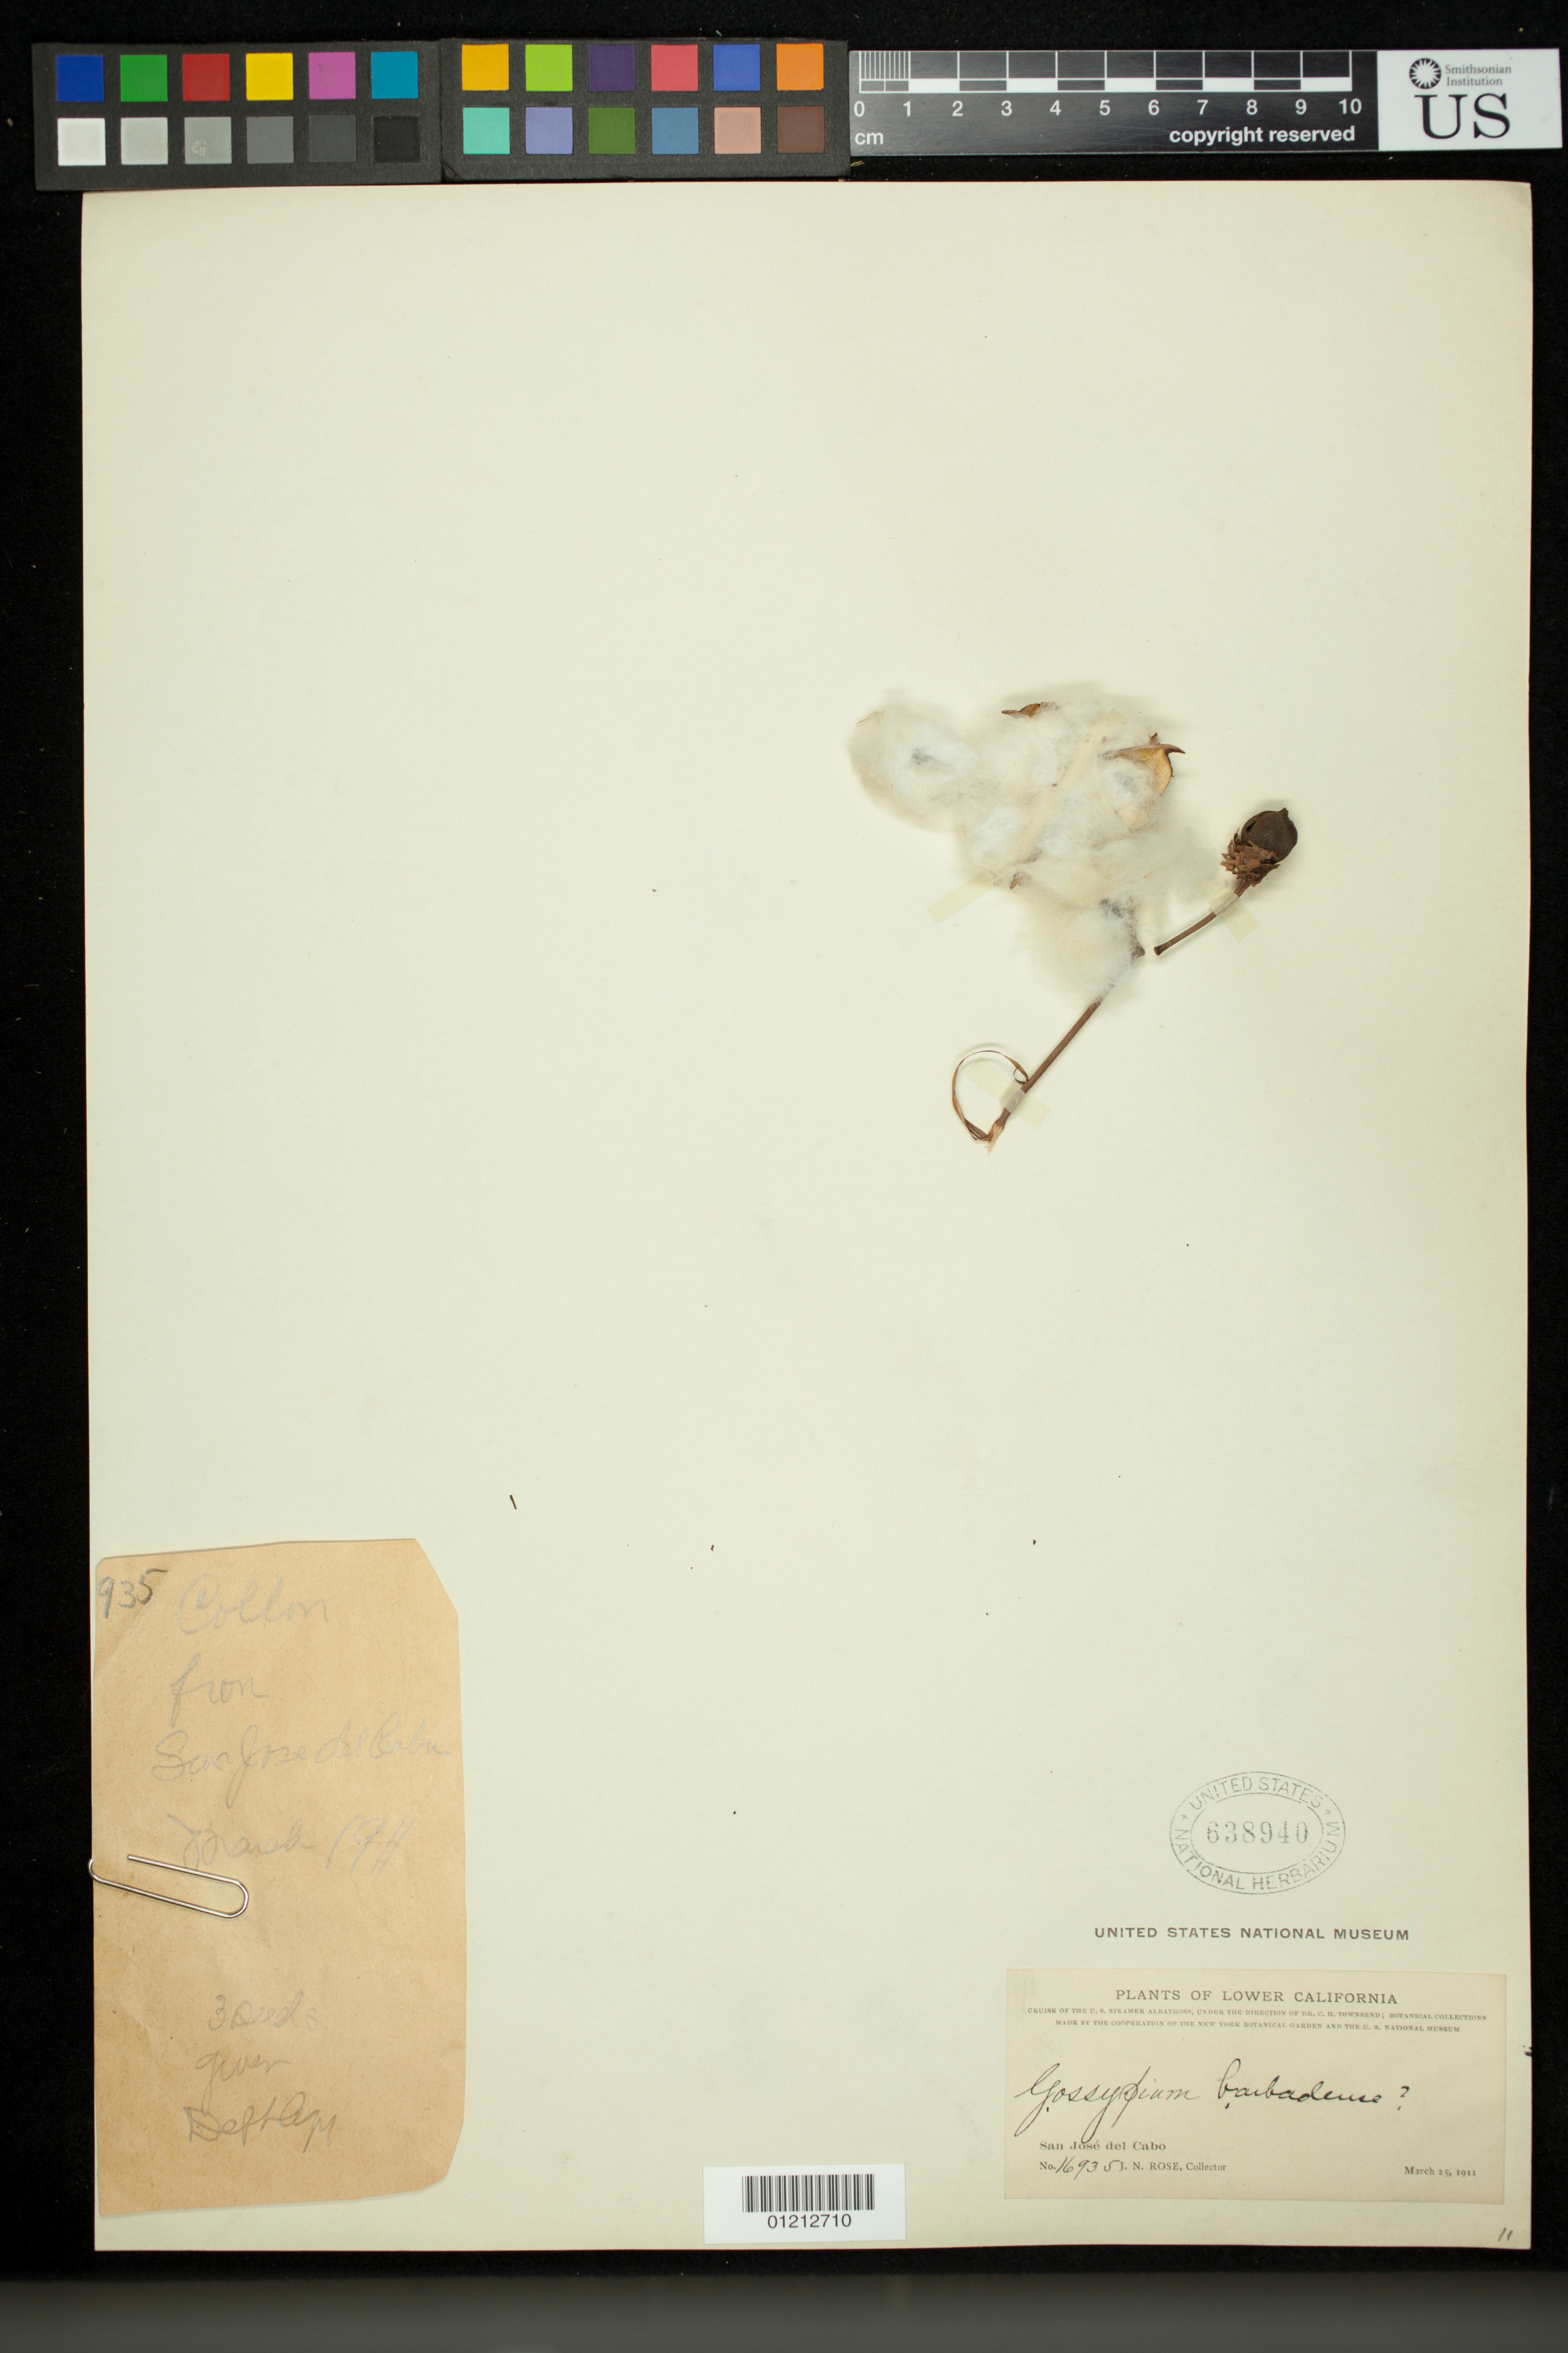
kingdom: Plantae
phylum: Tracheophyta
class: Magnoliopsida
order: Malvales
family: Malvaceae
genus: Gossypium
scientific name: Gossypium barbadense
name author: L.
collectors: J. N. Rose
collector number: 16935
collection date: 1911-03-25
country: Mexico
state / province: Baja California Sur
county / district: Los Cabos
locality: San Jose del Cabo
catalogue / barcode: US 638940